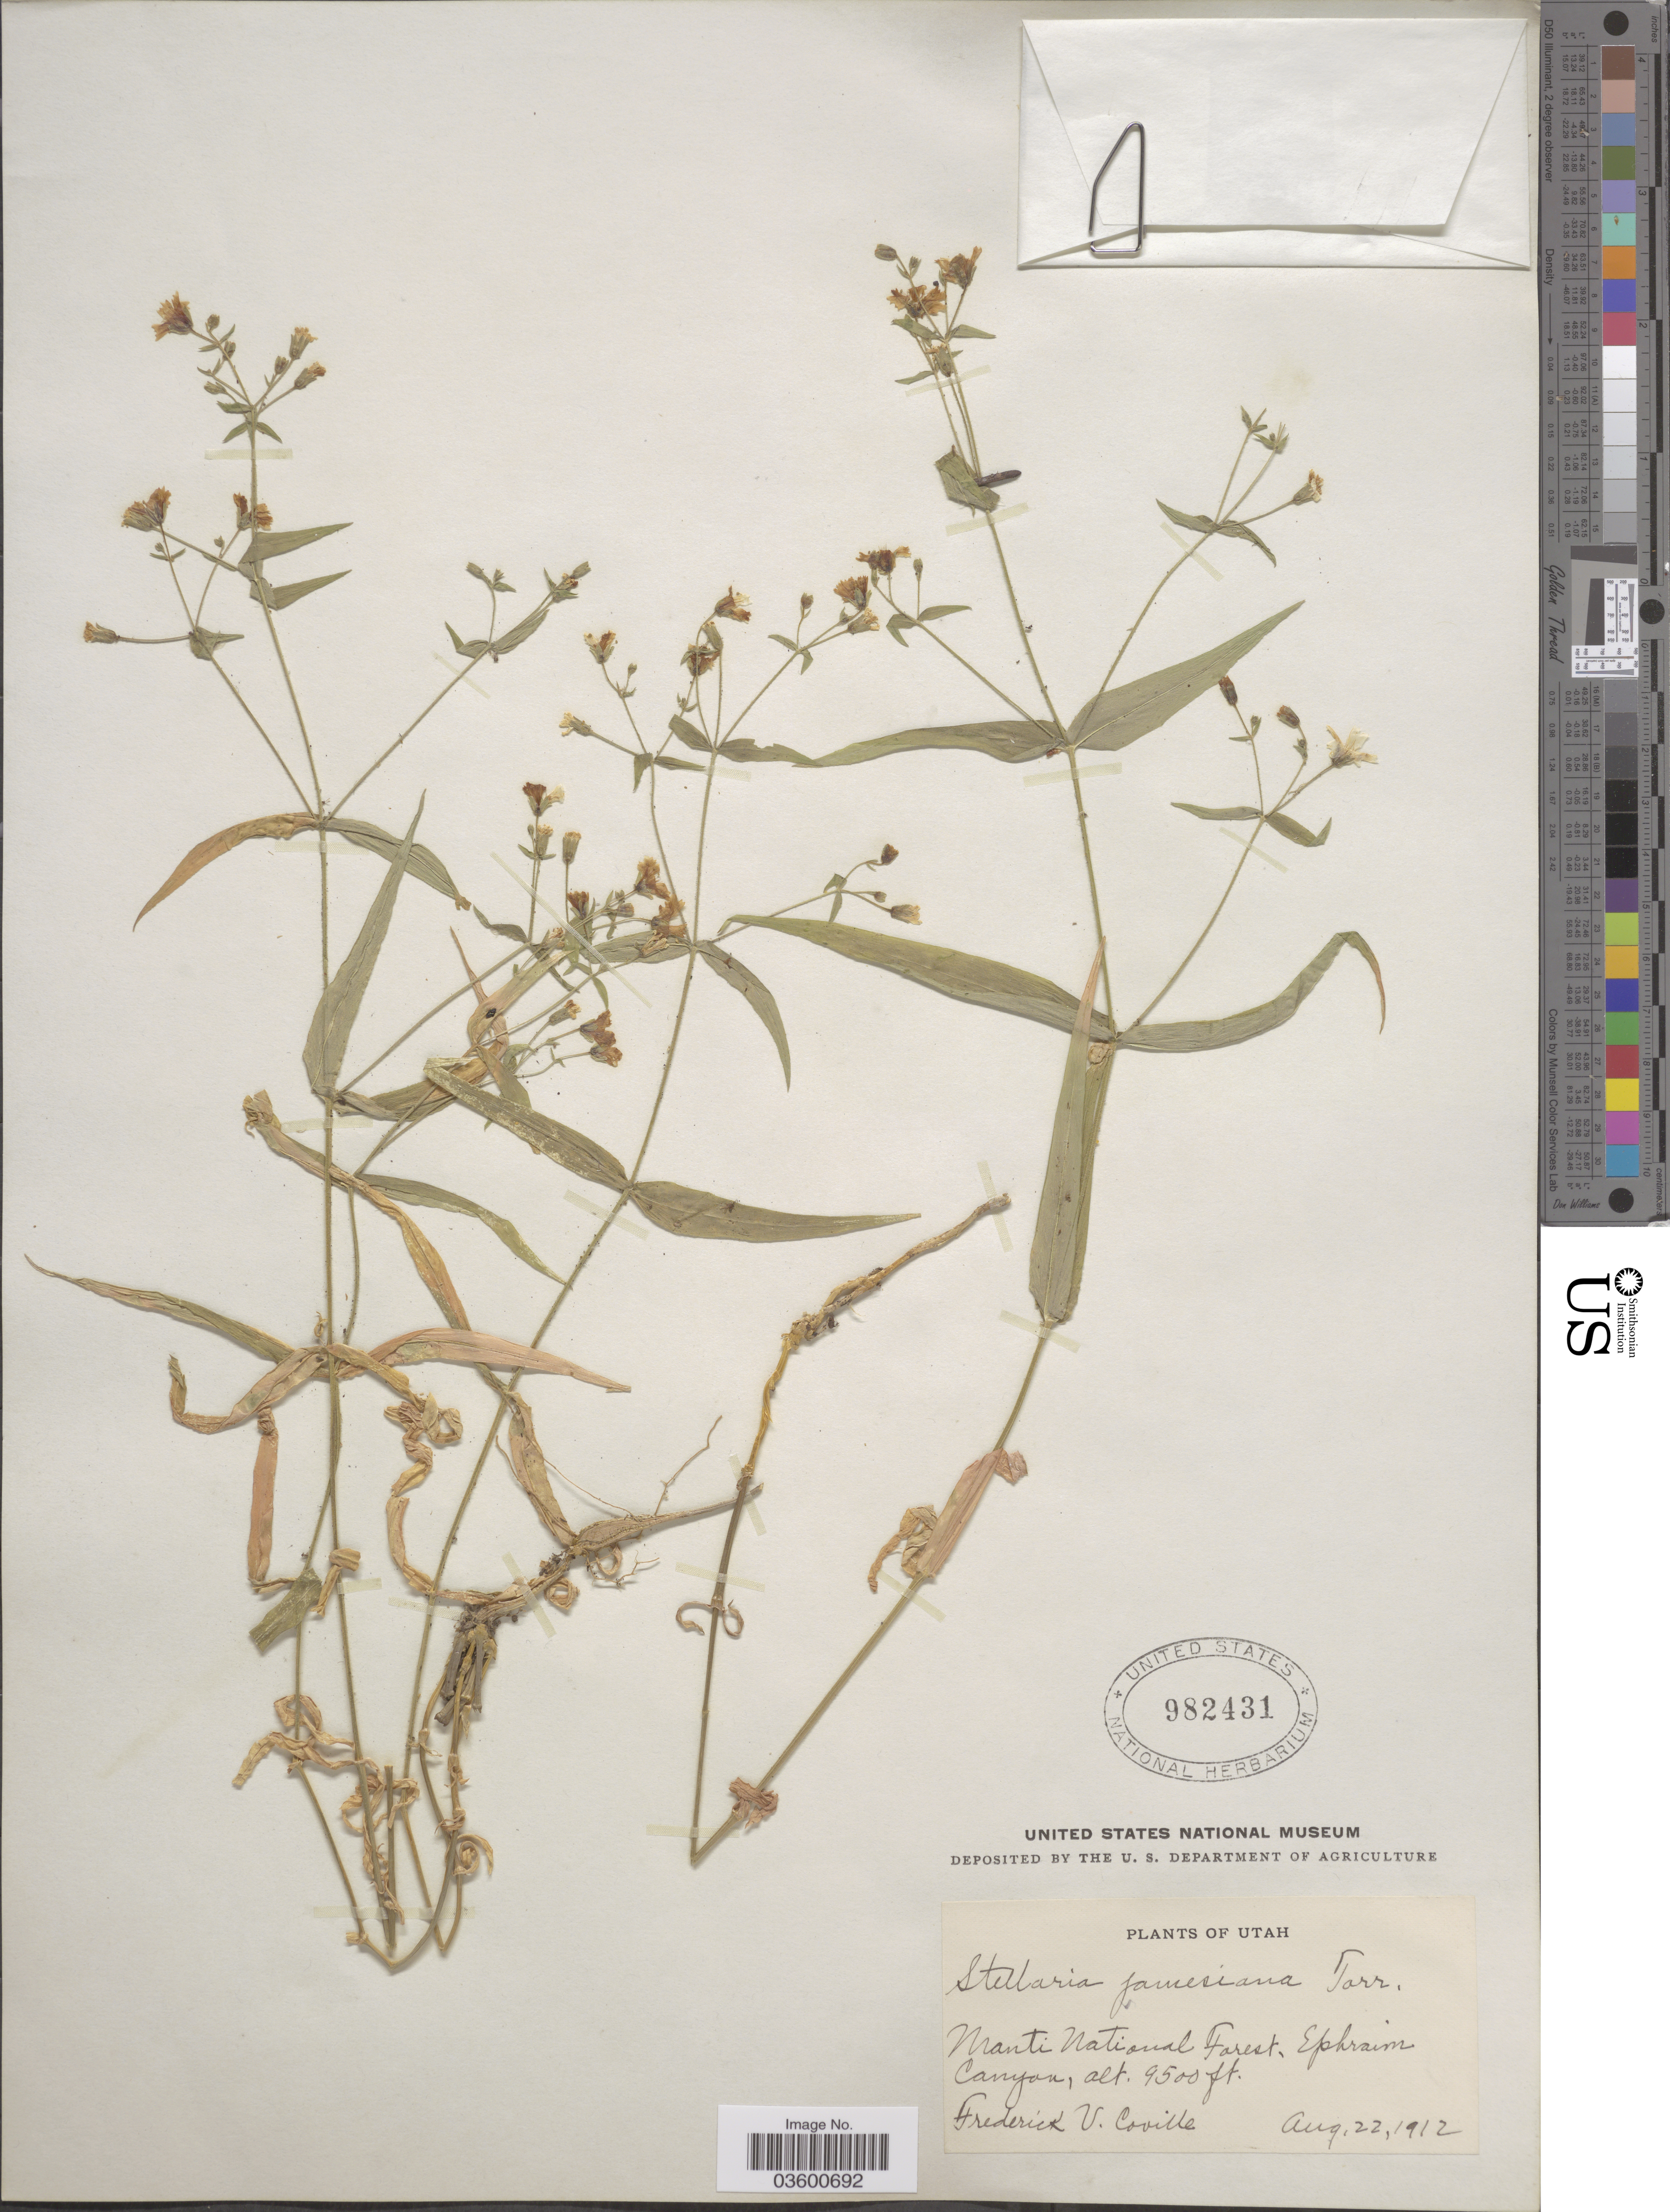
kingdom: Plantae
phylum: Tracheophyta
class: Magnoliopsida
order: Caryophyllales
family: Caryophyllaceae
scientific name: Torreyostellaria jamesiana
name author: (Torr.) Gang Yao et al.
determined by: Strong, M. T., (US), Smithsonian Institution - National Museum of Natural History (UNITED STATES)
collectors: F. V. Coville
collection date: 1912-08-22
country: United States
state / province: Utah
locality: Manti National Forest, Ephraim Canyon.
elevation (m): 2896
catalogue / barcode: US 982431